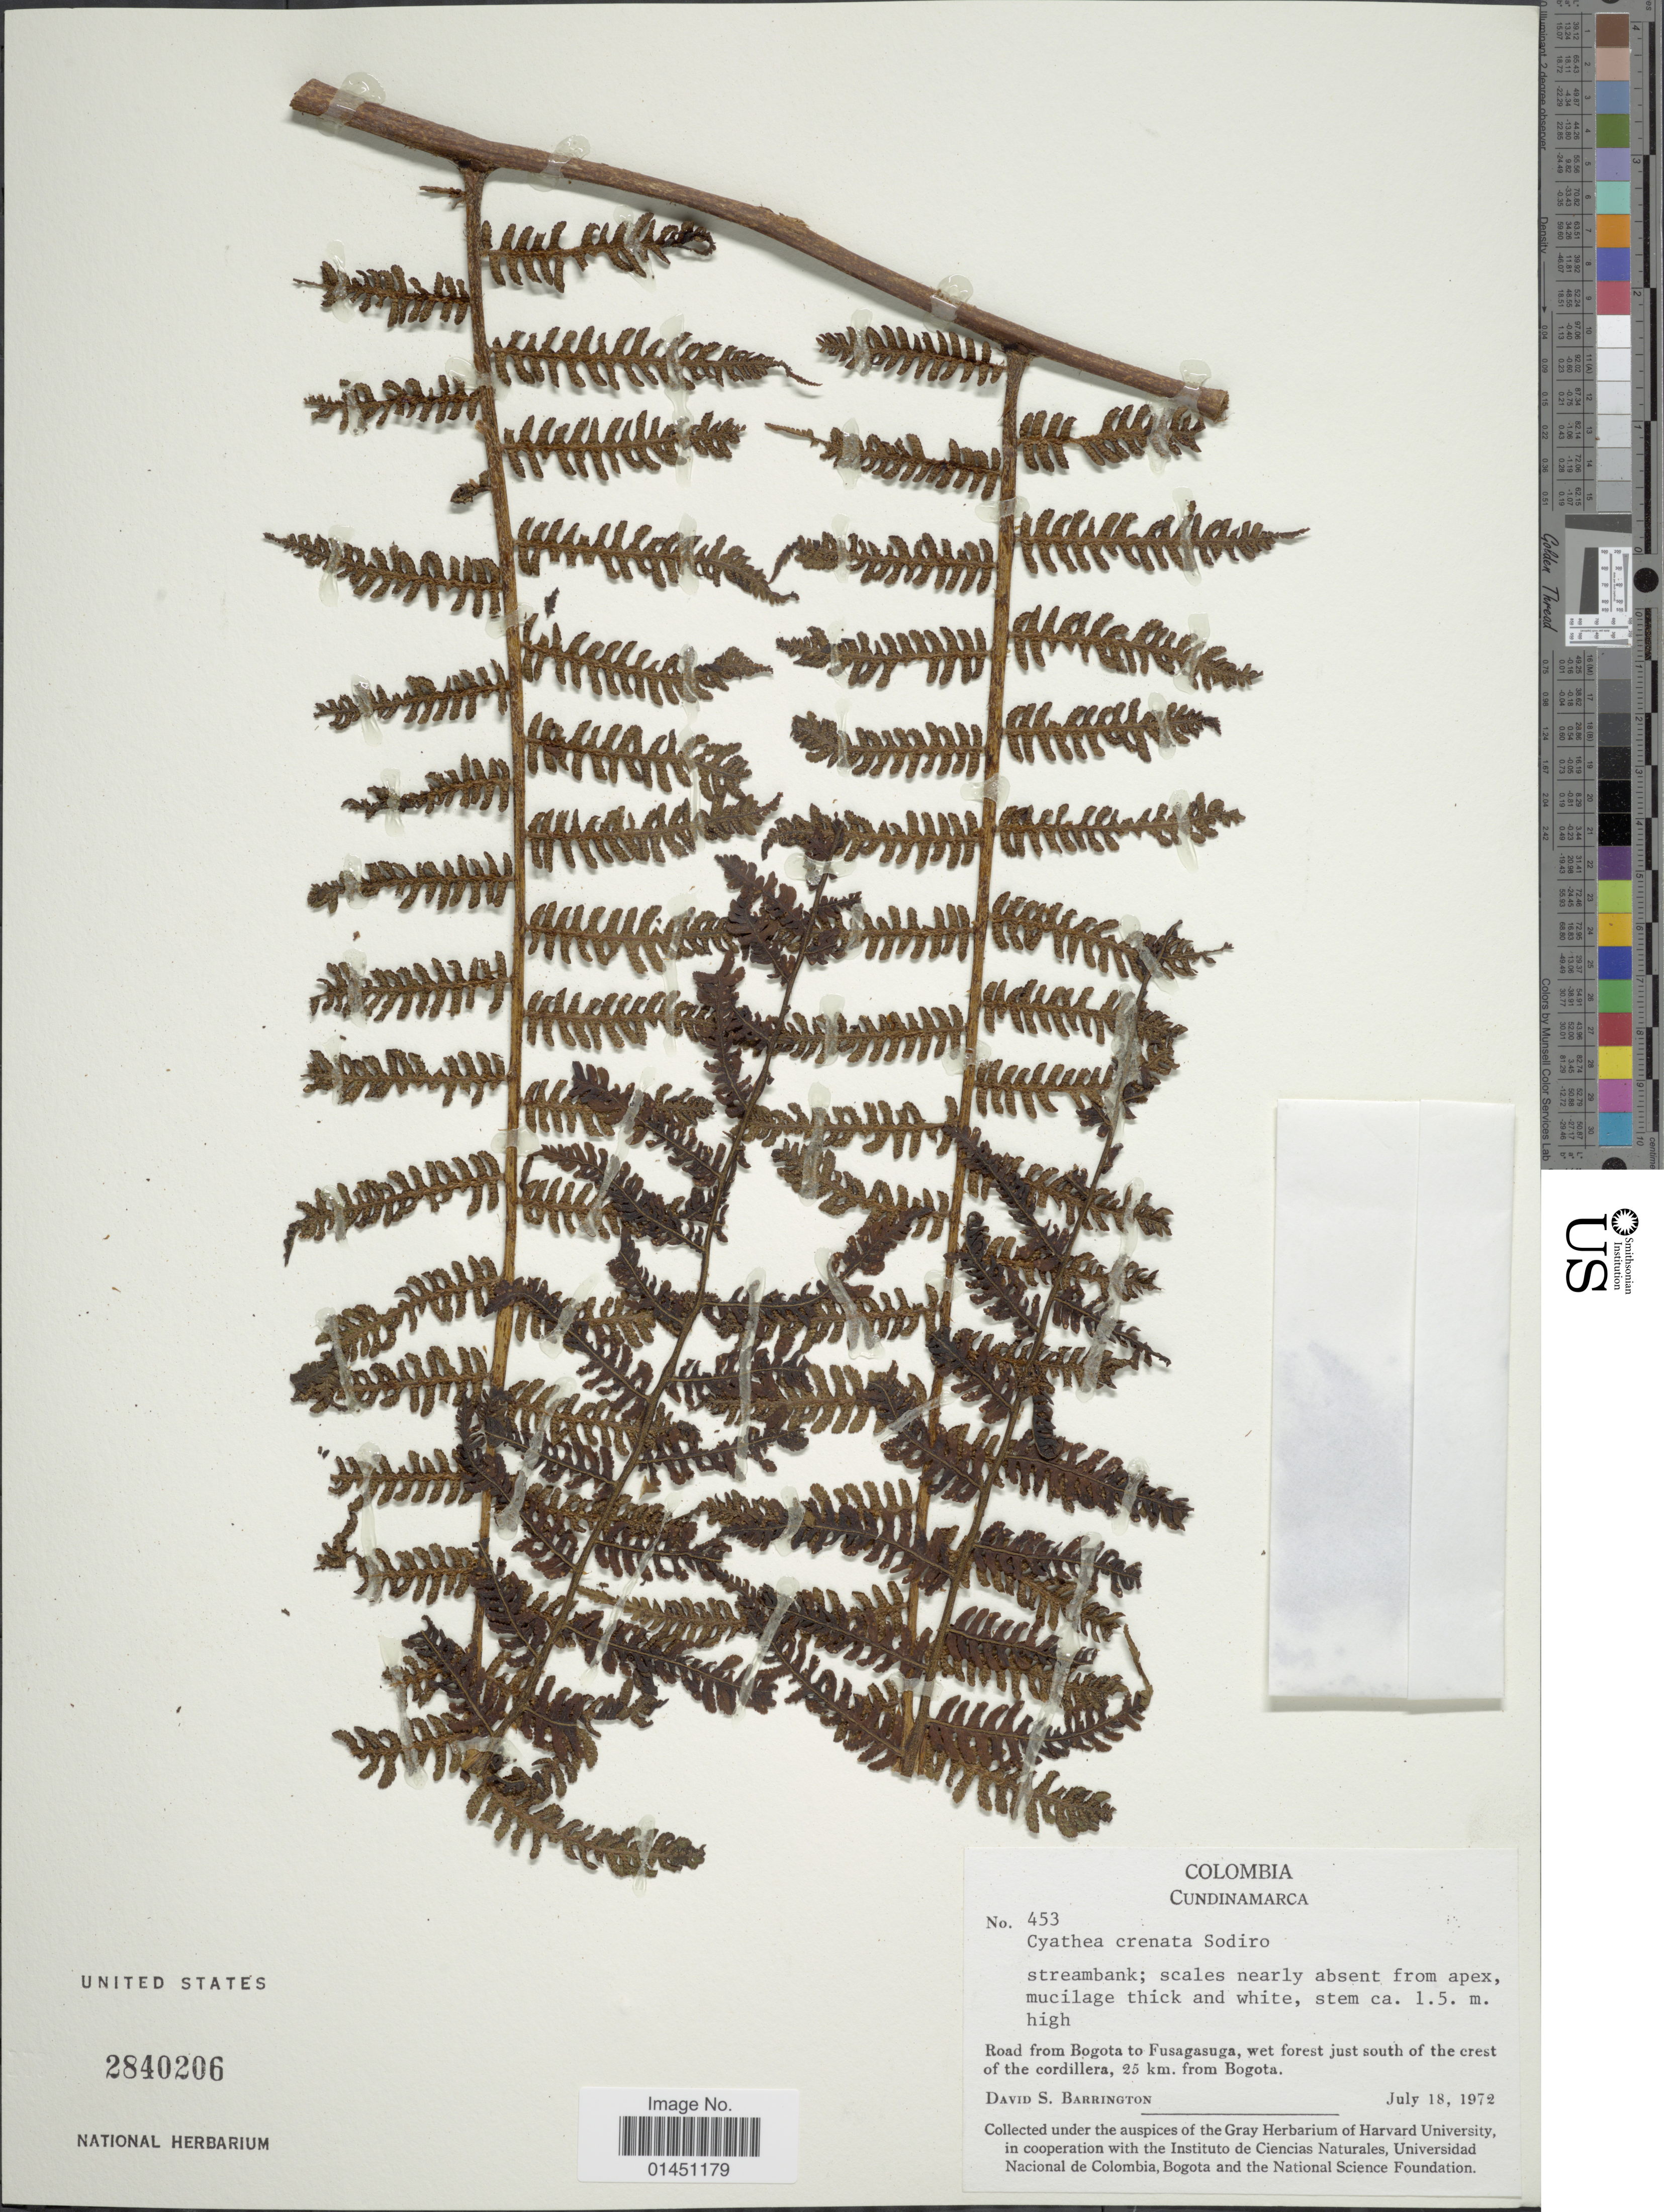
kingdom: Plantae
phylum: Tracheophyta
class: Polypodiopsida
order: Cyatheales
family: Cyatheaceae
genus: Cyathea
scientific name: Cyathea caracasana var. caracasana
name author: (Klotzsch) Domin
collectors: D. S. Barrington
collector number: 453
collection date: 1972-07-18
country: Colombia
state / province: Cundinamarca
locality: Road from Bogotato Fusagasuga, wet forest just south of the crest of the cordillera, 25 km. from Bogota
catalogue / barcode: US 2840206